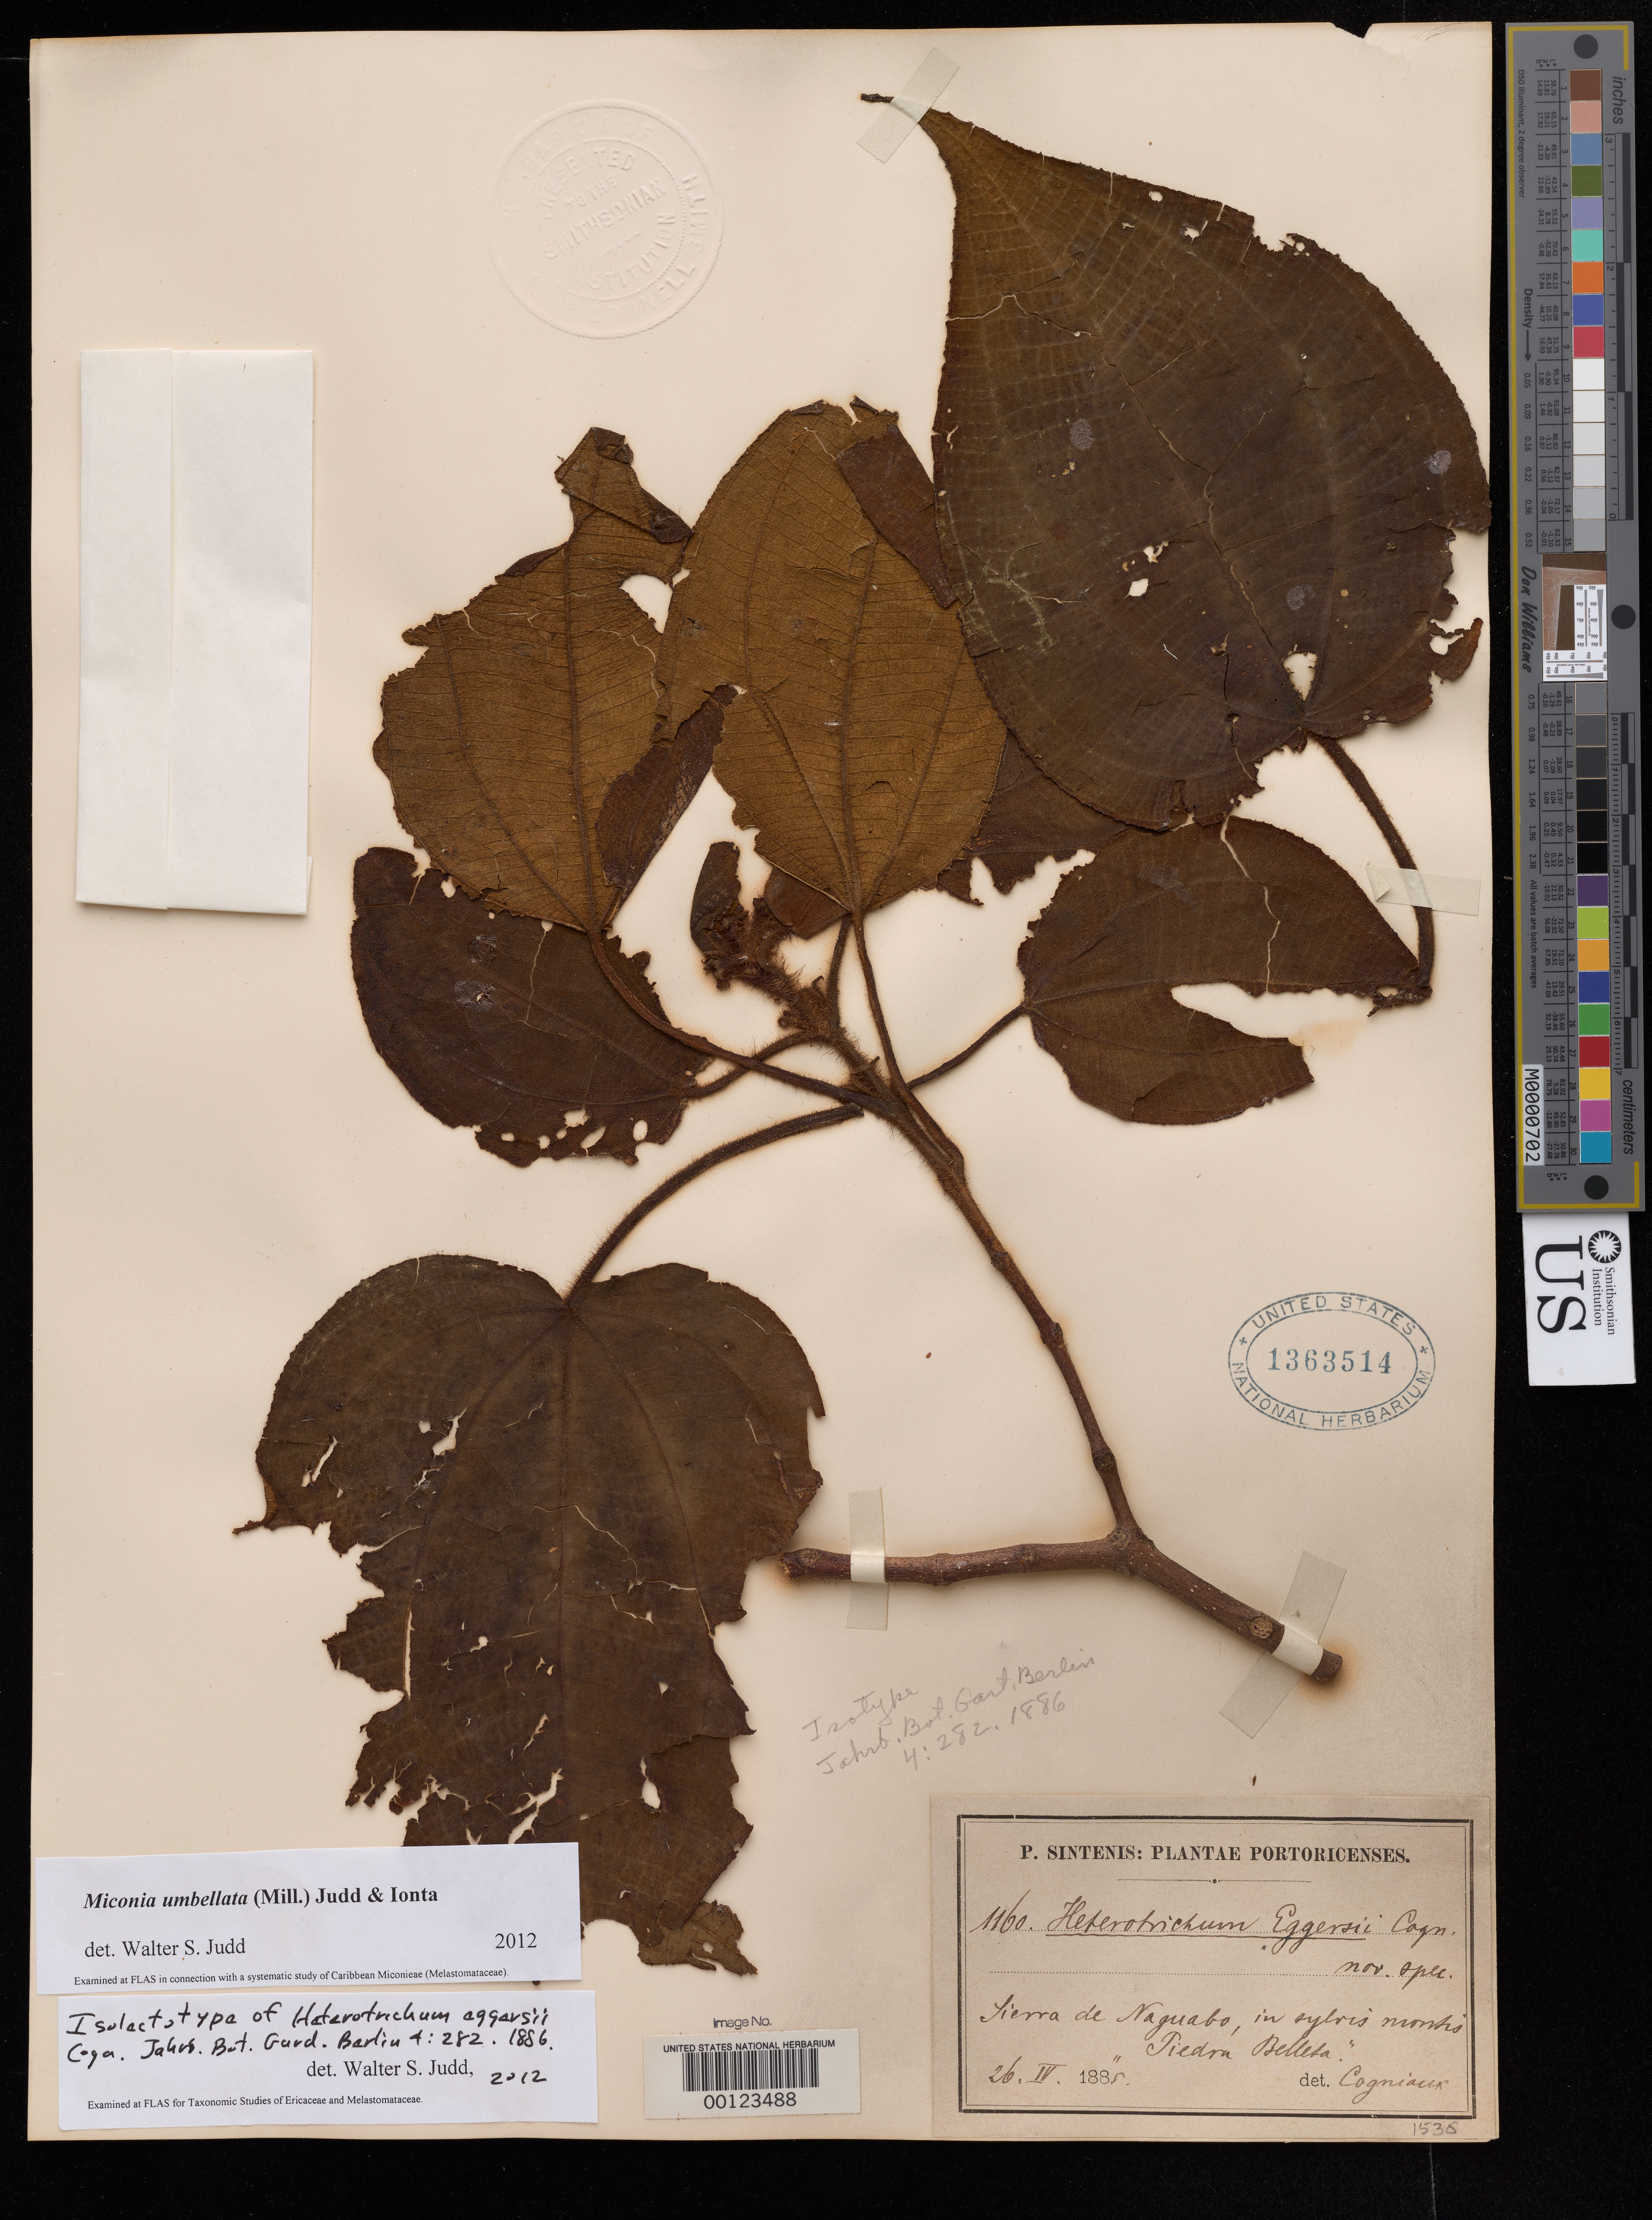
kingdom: Plantae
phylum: Tracheophyta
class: Magnoliopsida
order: Myrtales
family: Melastomataceae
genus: Heterotrichum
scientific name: Heterotrichum eggersii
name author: Cogn.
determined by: Judd, Walter S.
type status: Isolectotype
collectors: P. Sintenis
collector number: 1160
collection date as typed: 26 Apr 1885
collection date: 1885-04-26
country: Puerto Rico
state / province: Naguabo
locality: Sierra de Naguabo in sylvis montis Piedra Belleta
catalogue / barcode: US 1363514